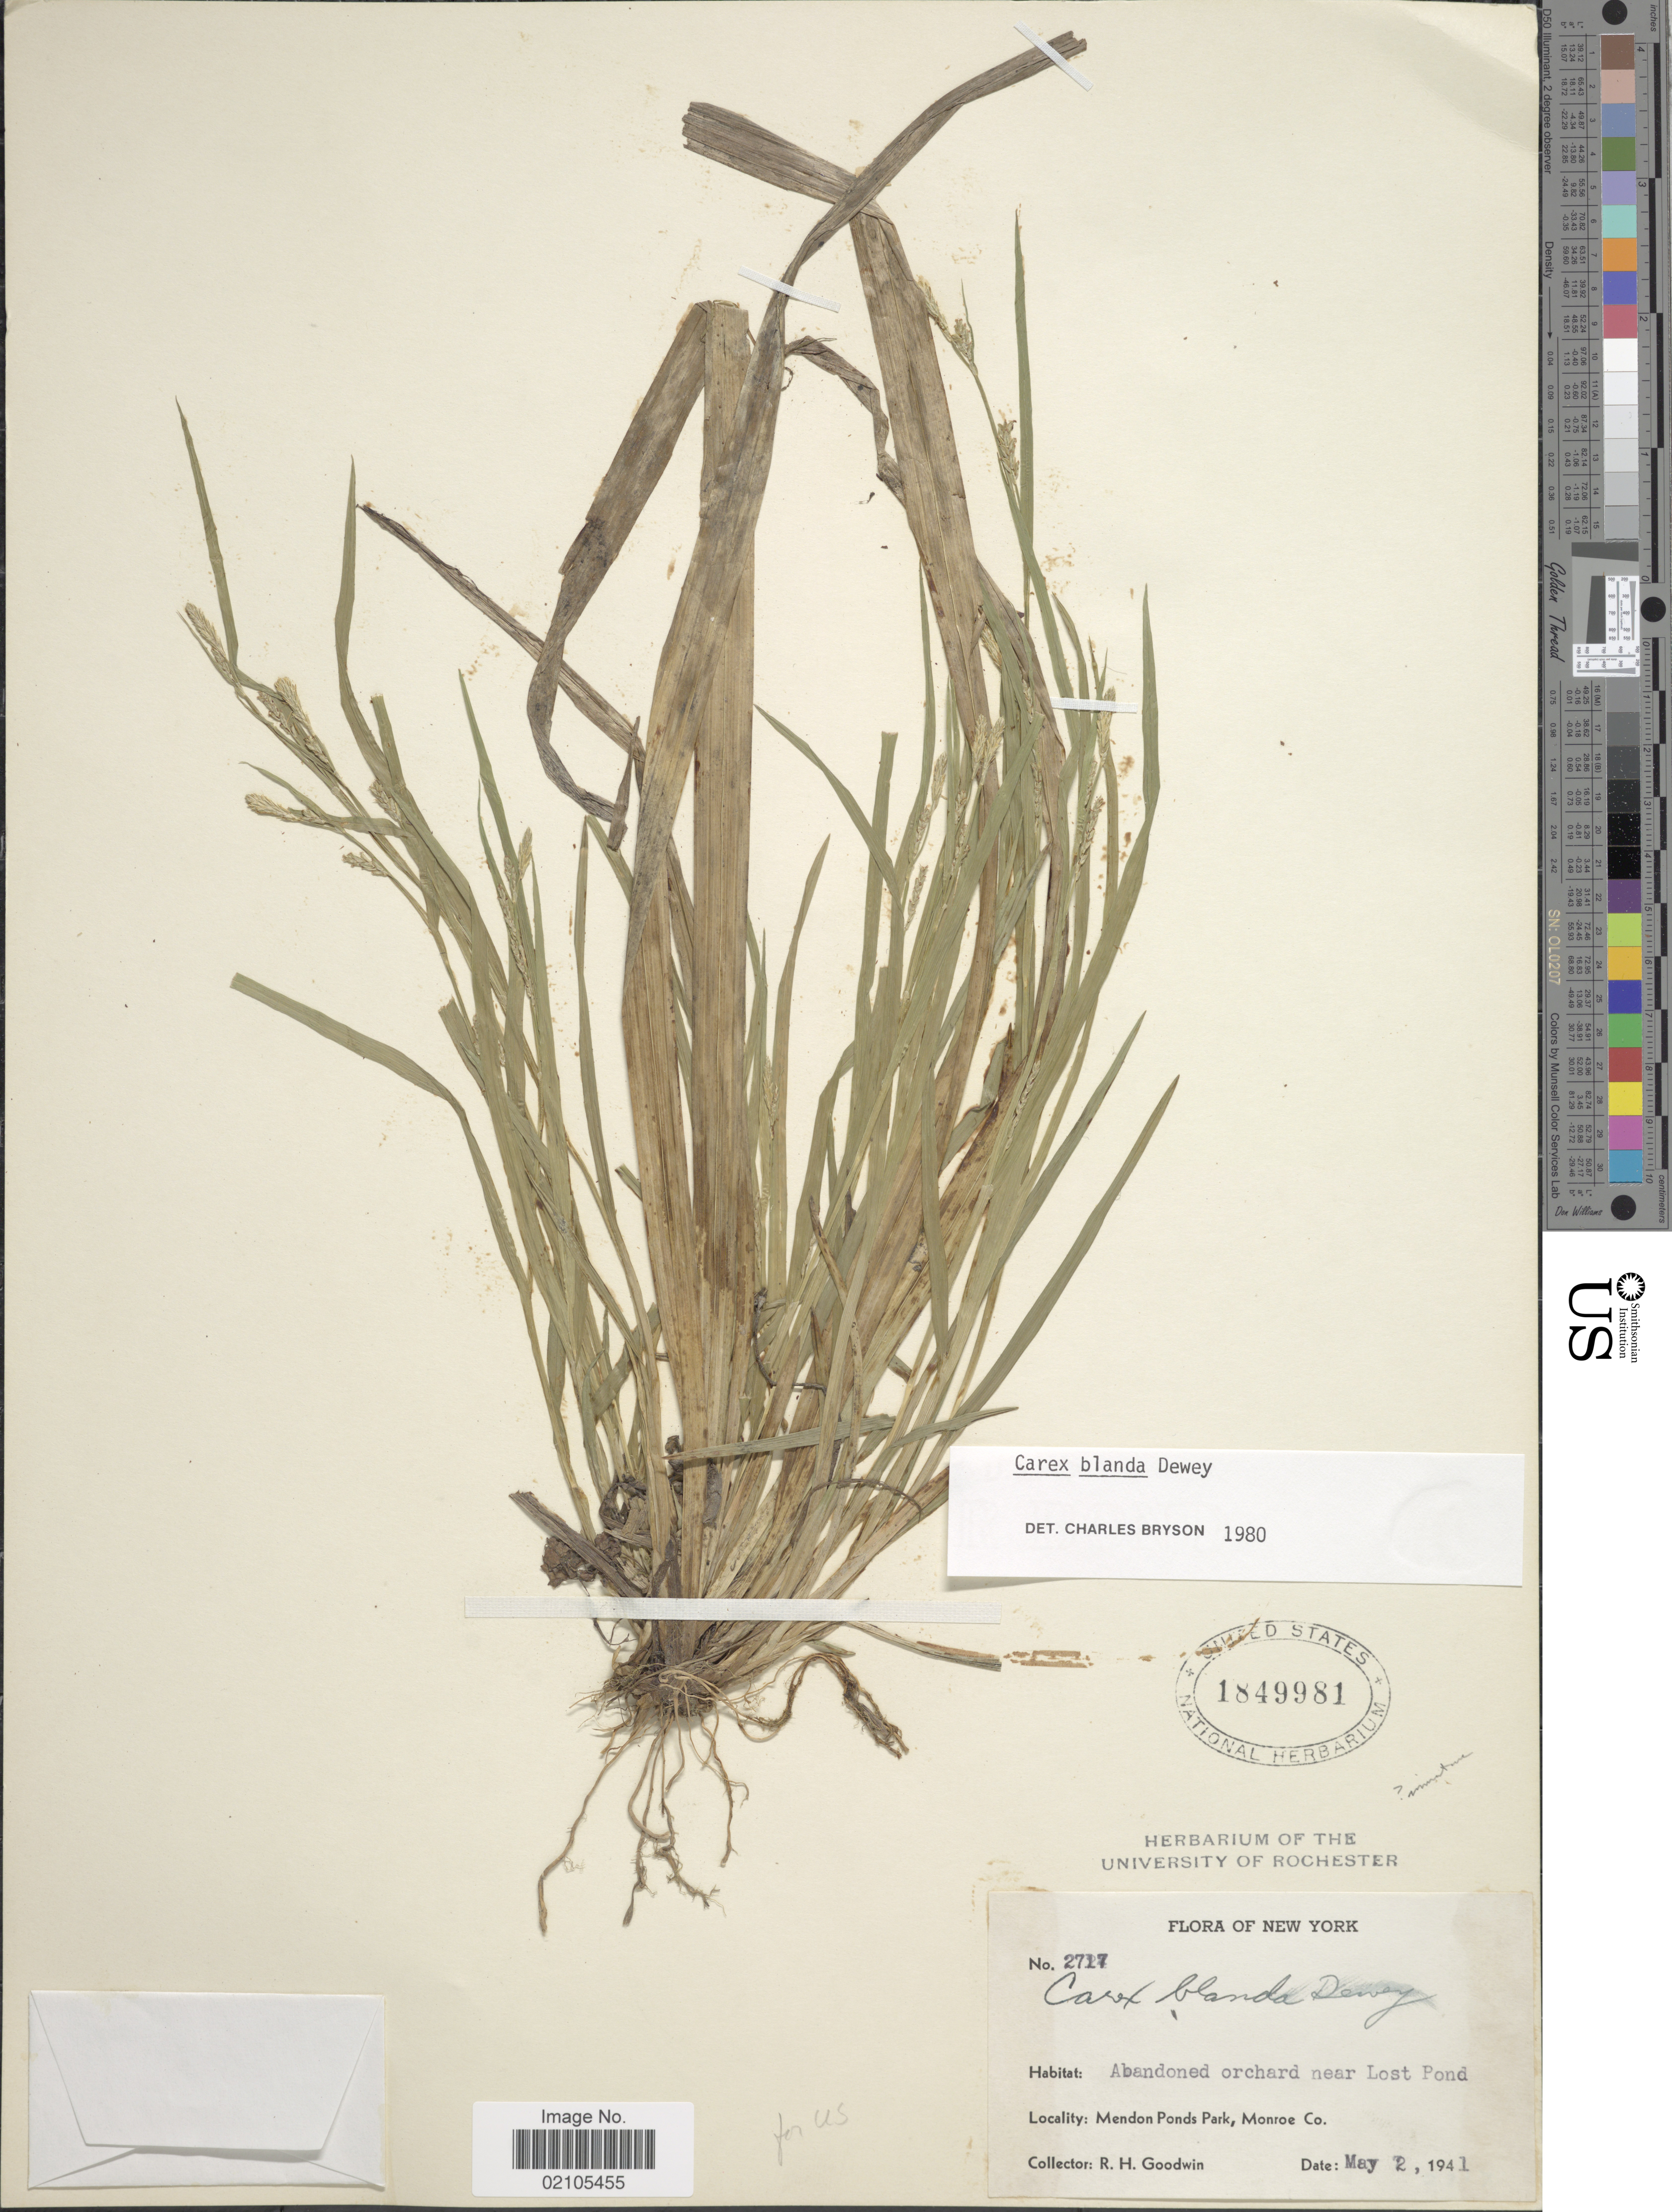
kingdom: Plantae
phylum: Tracheophyta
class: Liliopsida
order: Poales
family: Cyperaceae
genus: Carex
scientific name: Carex blanda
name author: Dewey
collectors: R. Goodwin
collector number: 2717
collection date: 1941-05-02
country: United States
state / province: New York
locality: Abandoned orchard near Lost Pond. Mendon Ponds Park, Monroe Co.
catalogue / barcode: US 1849981